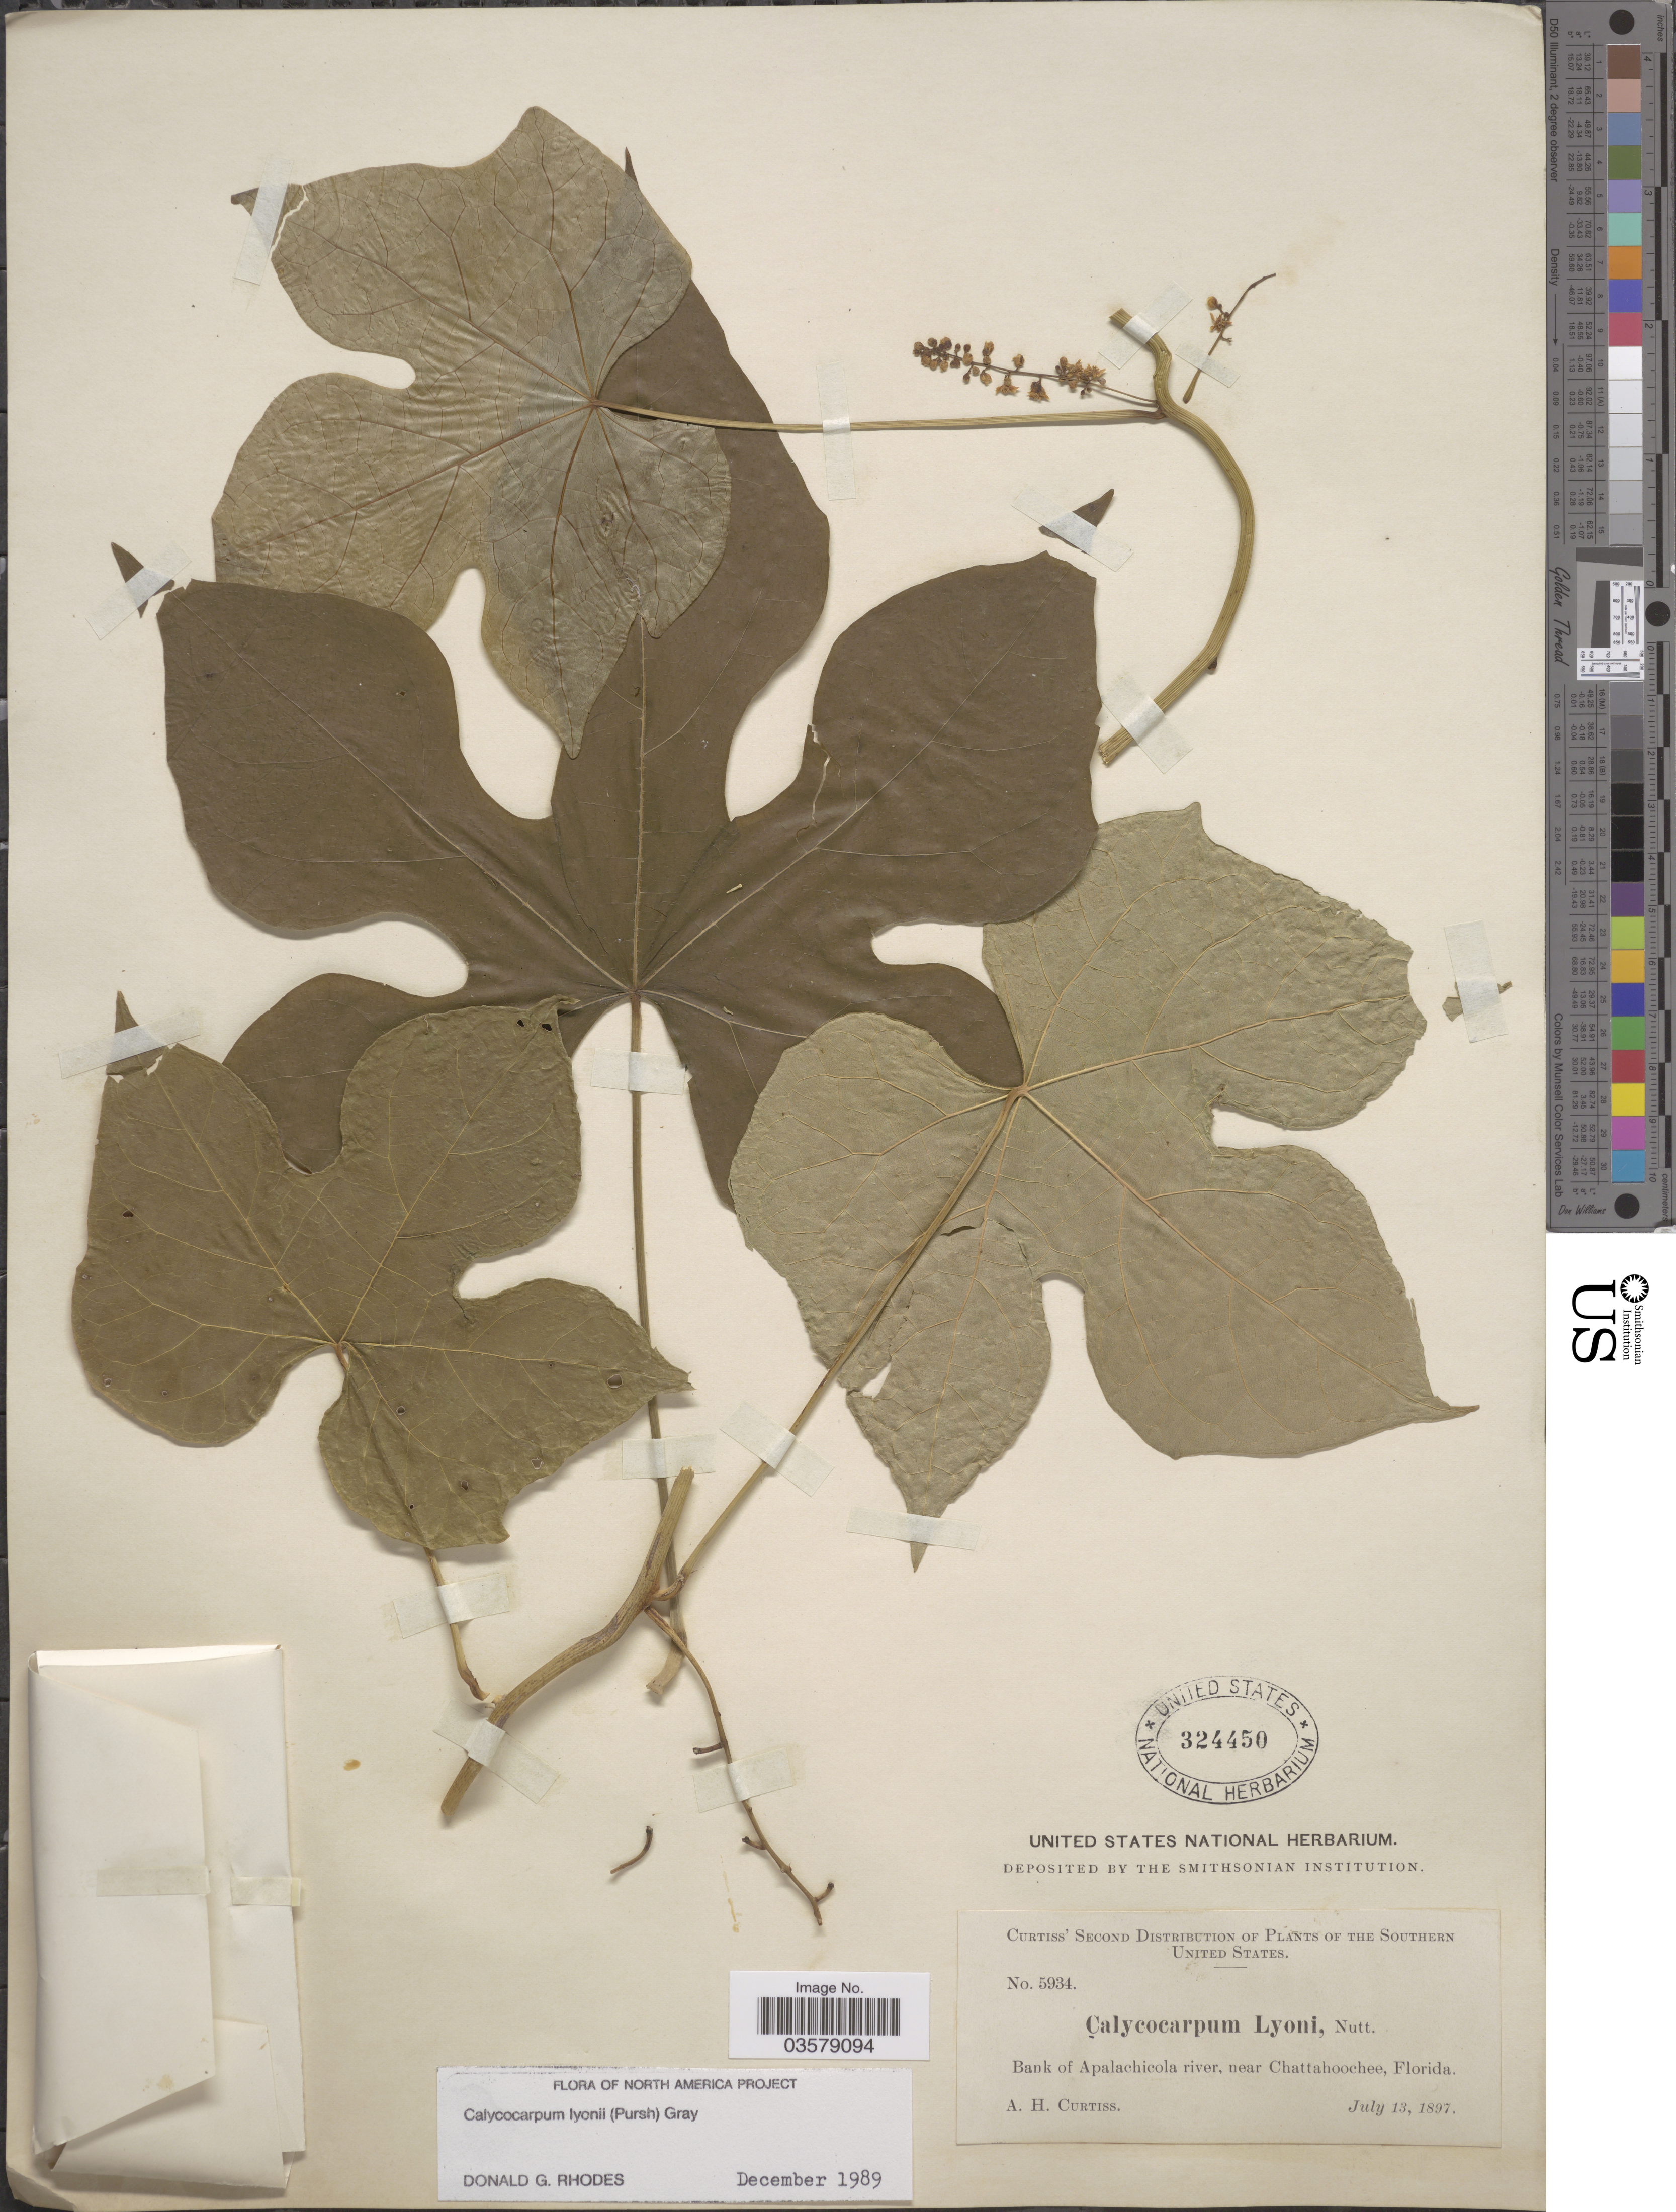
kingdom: Plantae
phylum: Tracheophyta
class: Magnoliopsida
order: Ranunculales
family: Menispermaceae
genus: Calycocarpum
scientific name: Calycocarpum lyonii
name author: (Pursh) A. Gray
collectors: A. H. Curtiss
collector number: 5934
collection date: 1897-07-13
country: United States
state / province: Florida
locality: The Southern United States. Bank of Apalachicola river, near Chattahoochee.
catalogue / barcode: US 324450